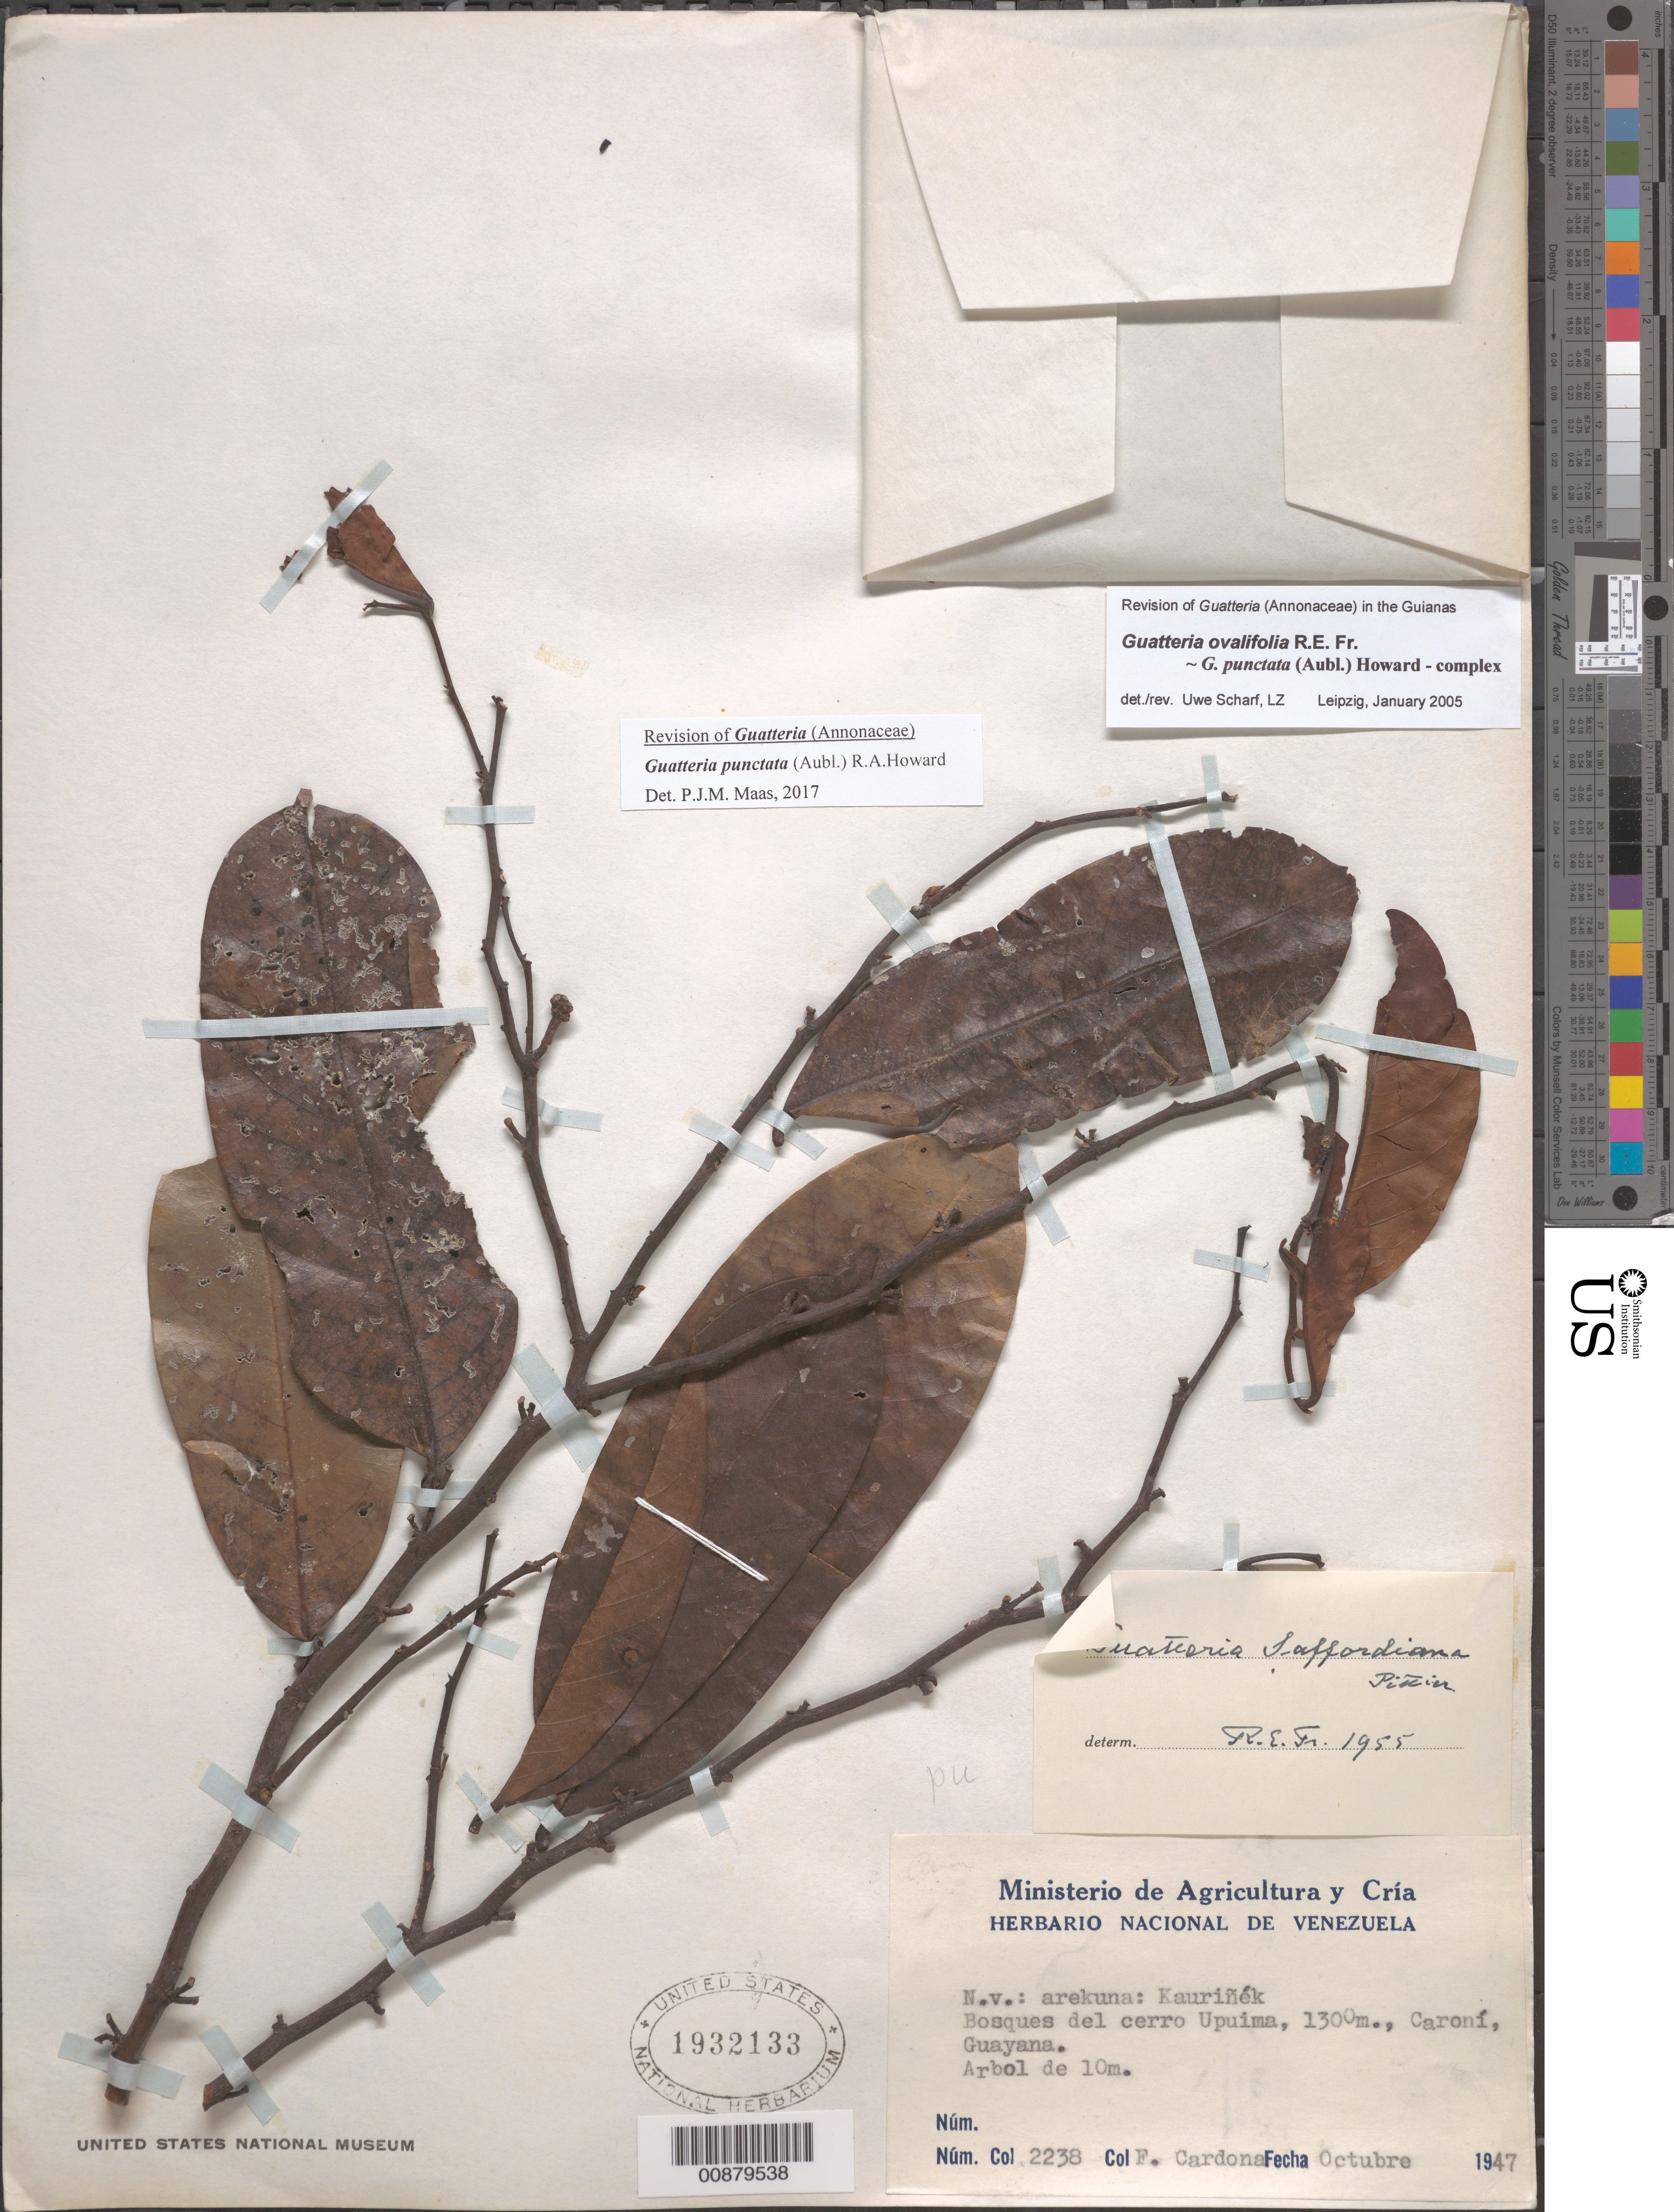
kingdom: Plantae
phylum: Tracheophyta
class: Magnoliopsida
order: Magnoliales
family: Annonaceae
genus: Guatteria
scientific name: Guatteria punctata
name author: (Aubl.) R.A. Howard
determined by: Maas, Paul J.; Maas, H.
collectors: F. Cardona Puig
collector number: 2238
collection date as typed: Oct-47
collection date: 1947-10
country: Venezuela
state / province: Bolívar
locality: Cerro Upuima, Río Caroní, Guayana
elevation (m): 1300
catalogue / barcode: US 1932133